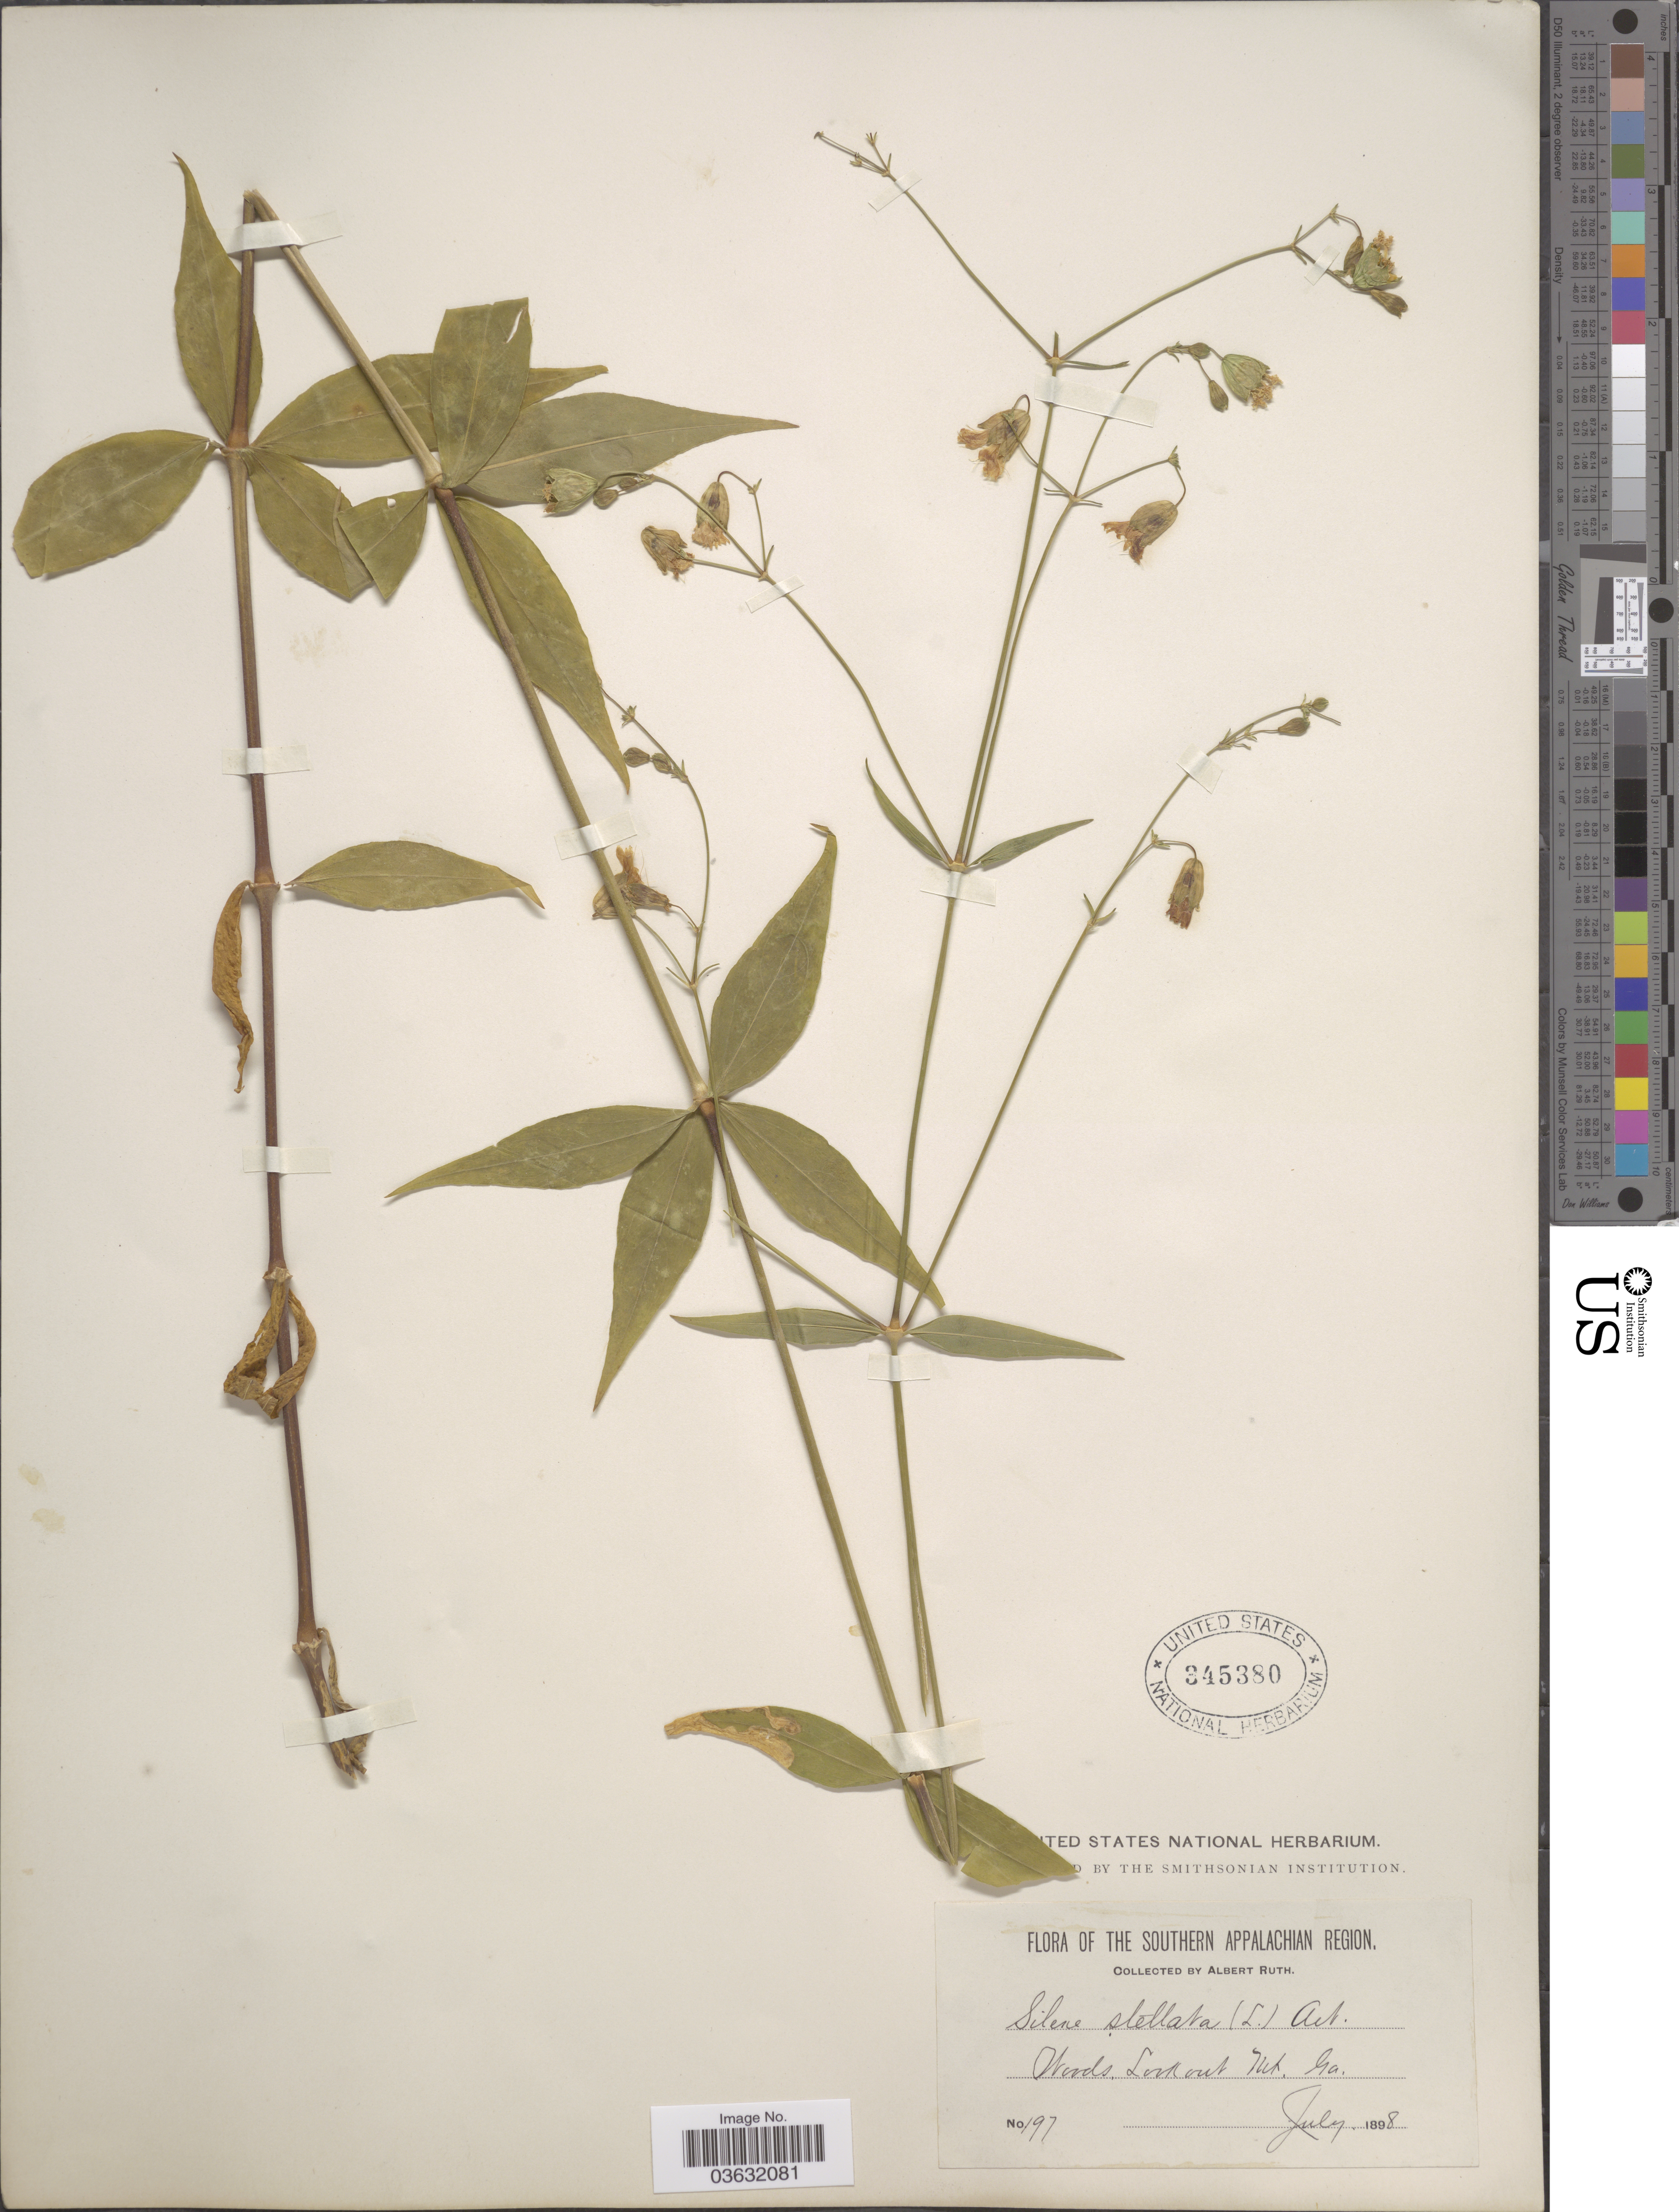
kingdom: Plantae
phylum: Tracheophyta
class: Magnoliopsida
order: Caryophyllales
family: Caryophyllaceae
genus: Silene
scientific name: Silene stellata var. stellata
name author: (L.) Coyte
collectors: A. Ruth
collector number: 197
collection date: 1898-07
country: United States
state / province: Georgia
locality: The Southern Appalachian Region. Lookout Mt.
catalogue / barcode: US 345380